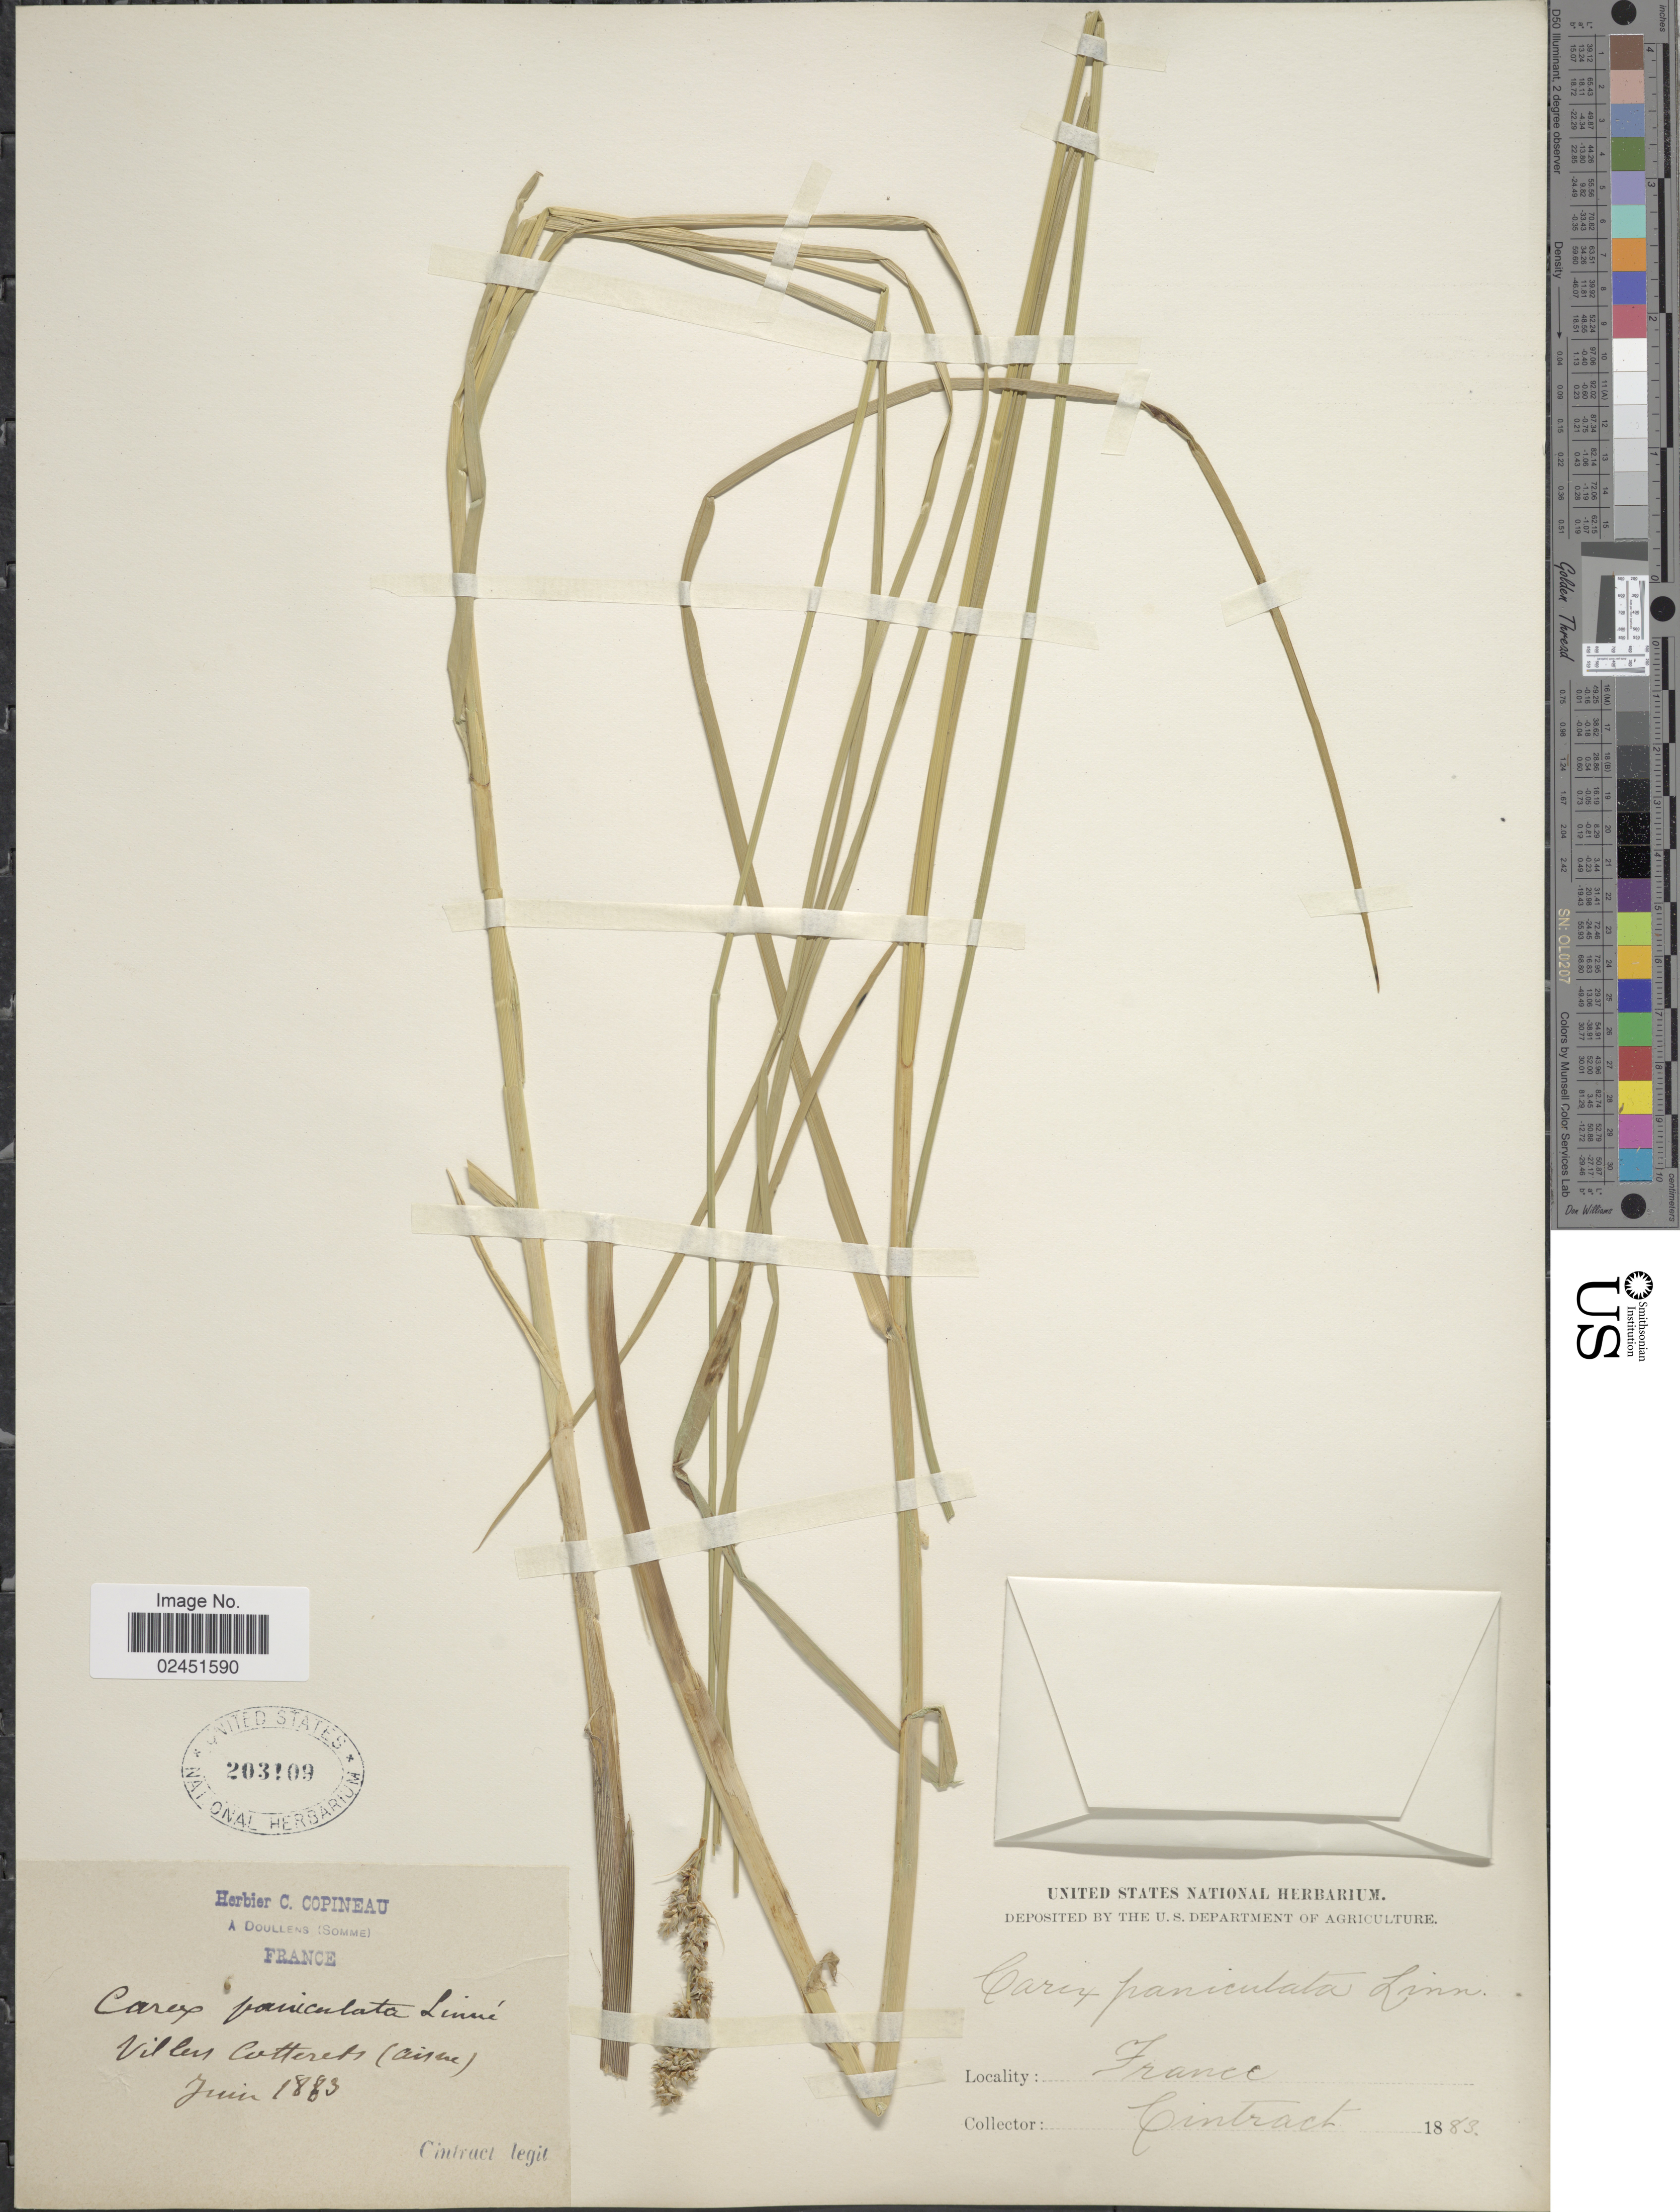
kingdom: Plantae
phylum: Tracheophyta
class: Liliopsida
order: Poales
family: Cyperaceae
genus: Carex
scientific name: Carex paniculata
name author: L.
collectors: Cintract, --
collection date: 1883-06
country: France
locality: Villers Cotterets (Aime)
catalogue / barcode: US 203109